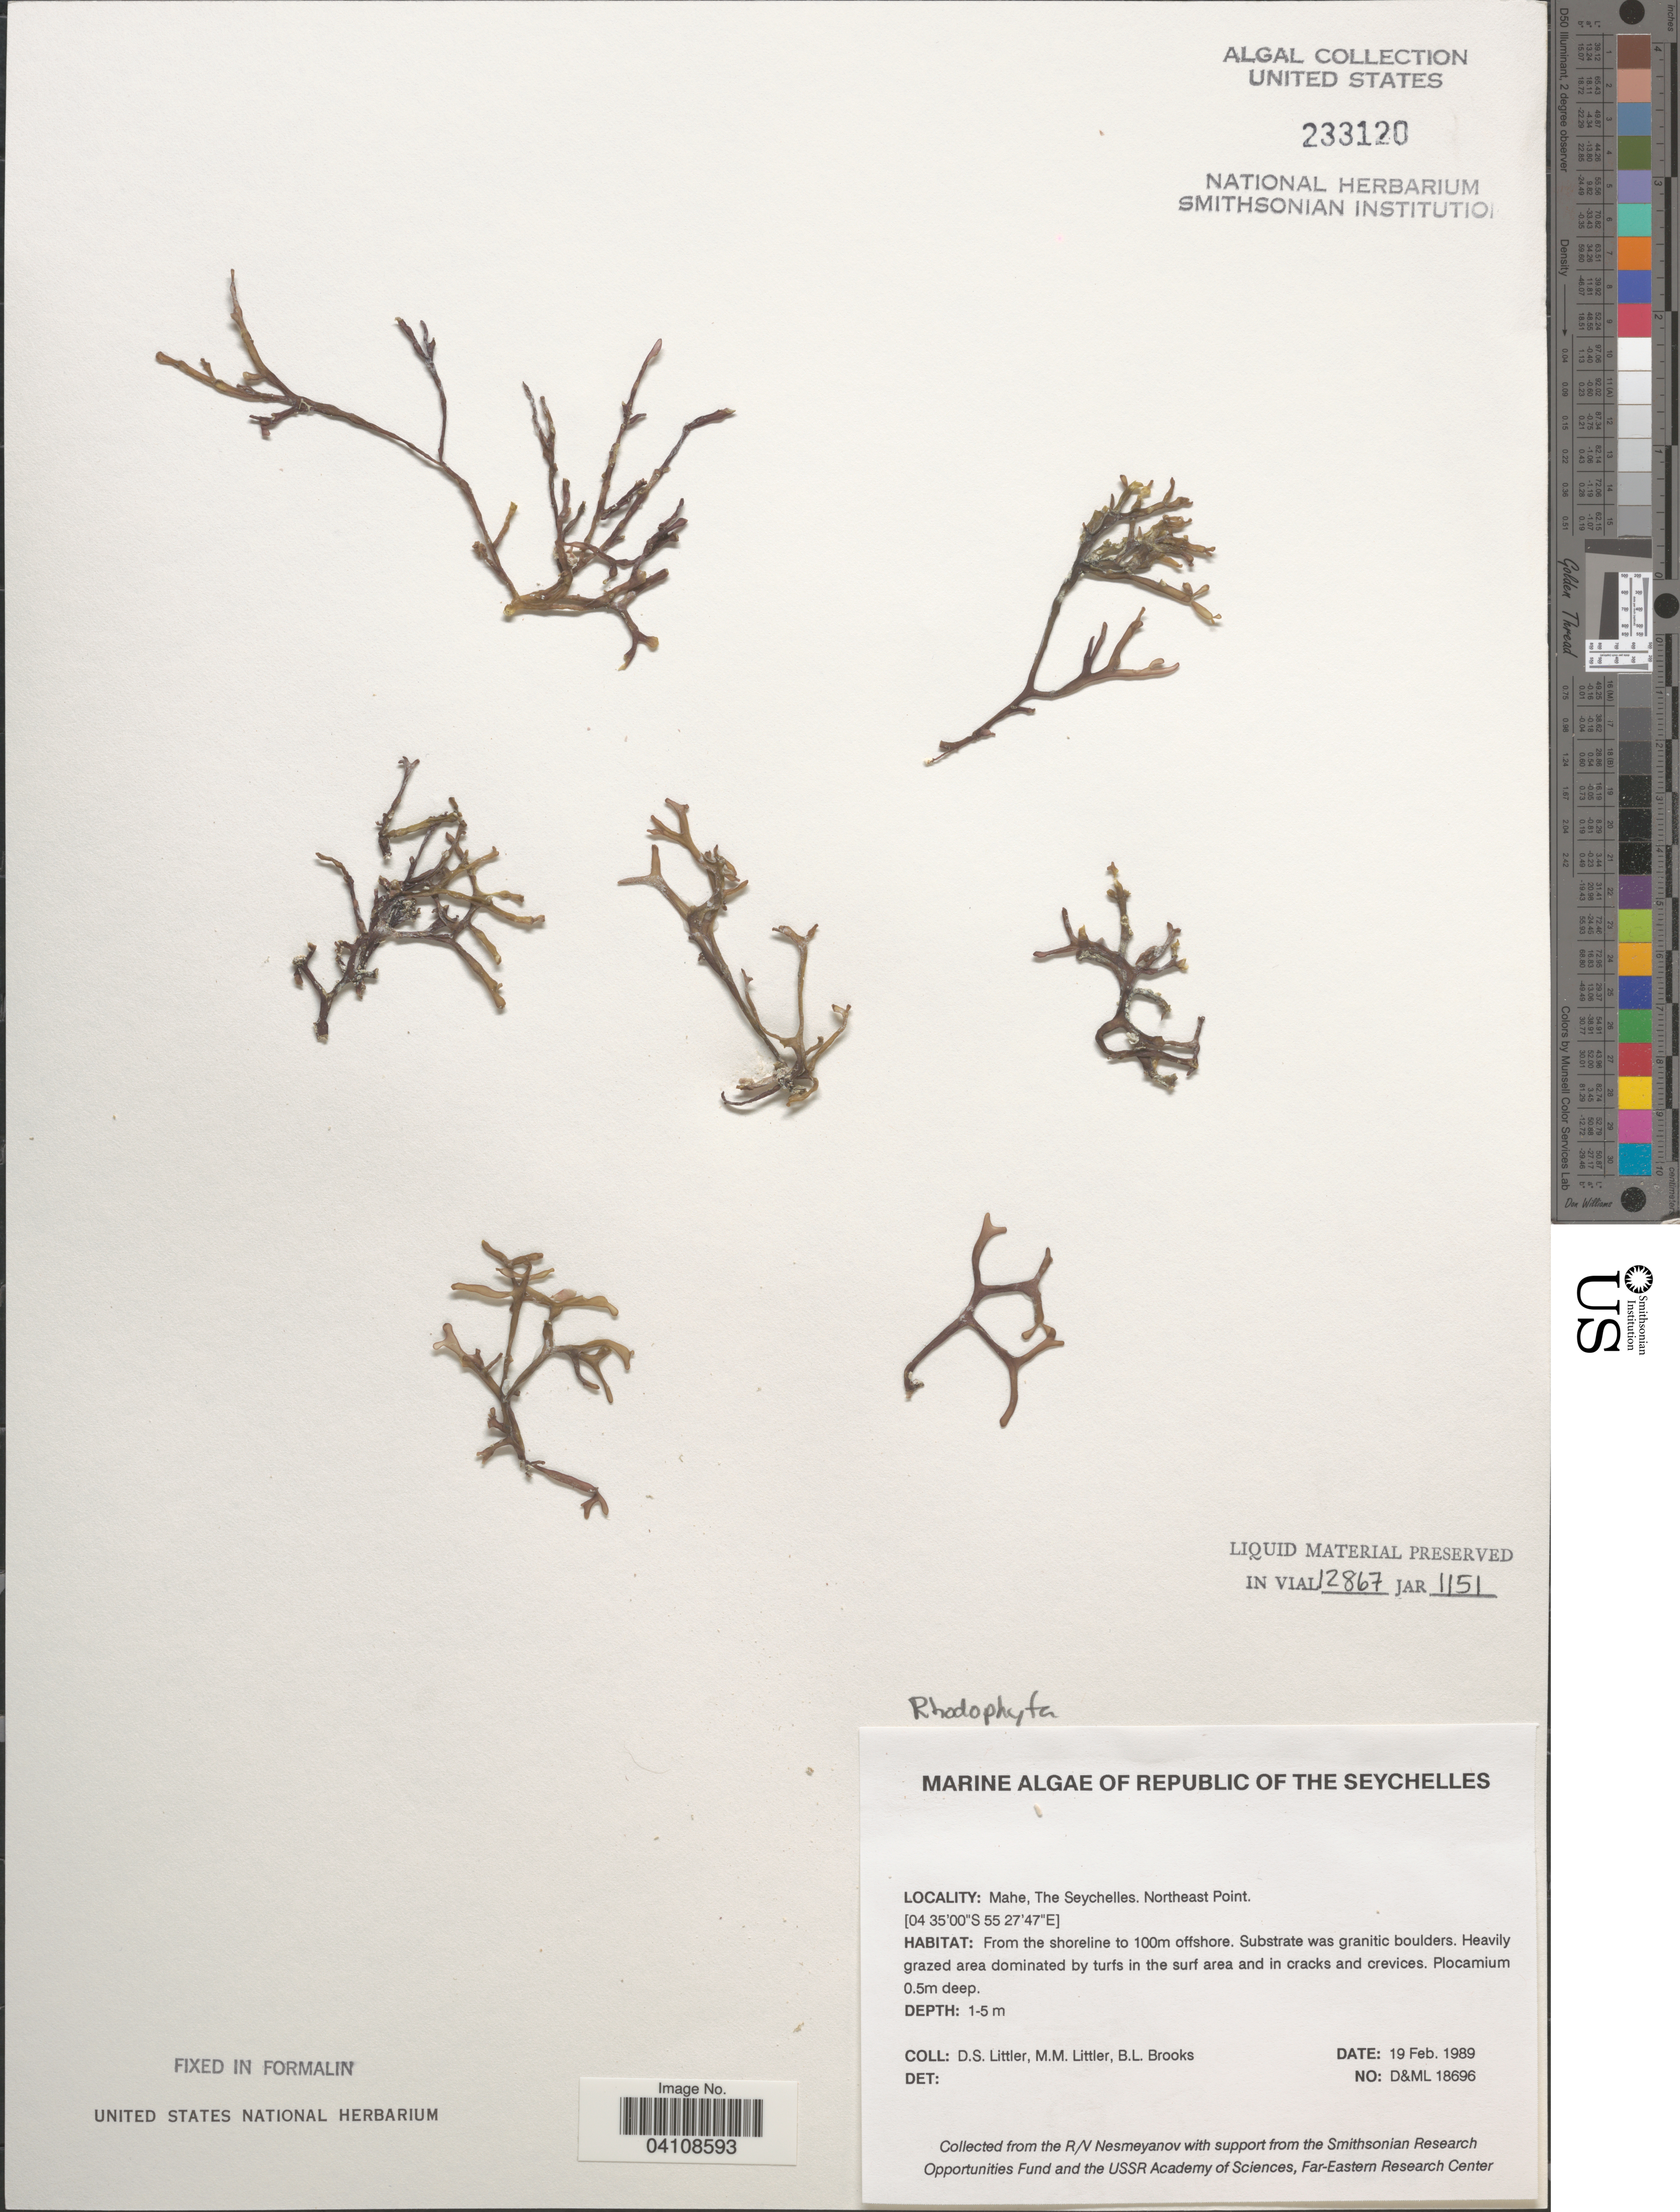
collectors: D. S. Littler & B. Brooks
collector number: D&ML18696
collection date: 1989-02-19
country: Seychelles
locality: Republic of The Seychelles. Mahe. Northeast Point. From the shoreline to 100m offshore.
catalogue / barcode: US 233120